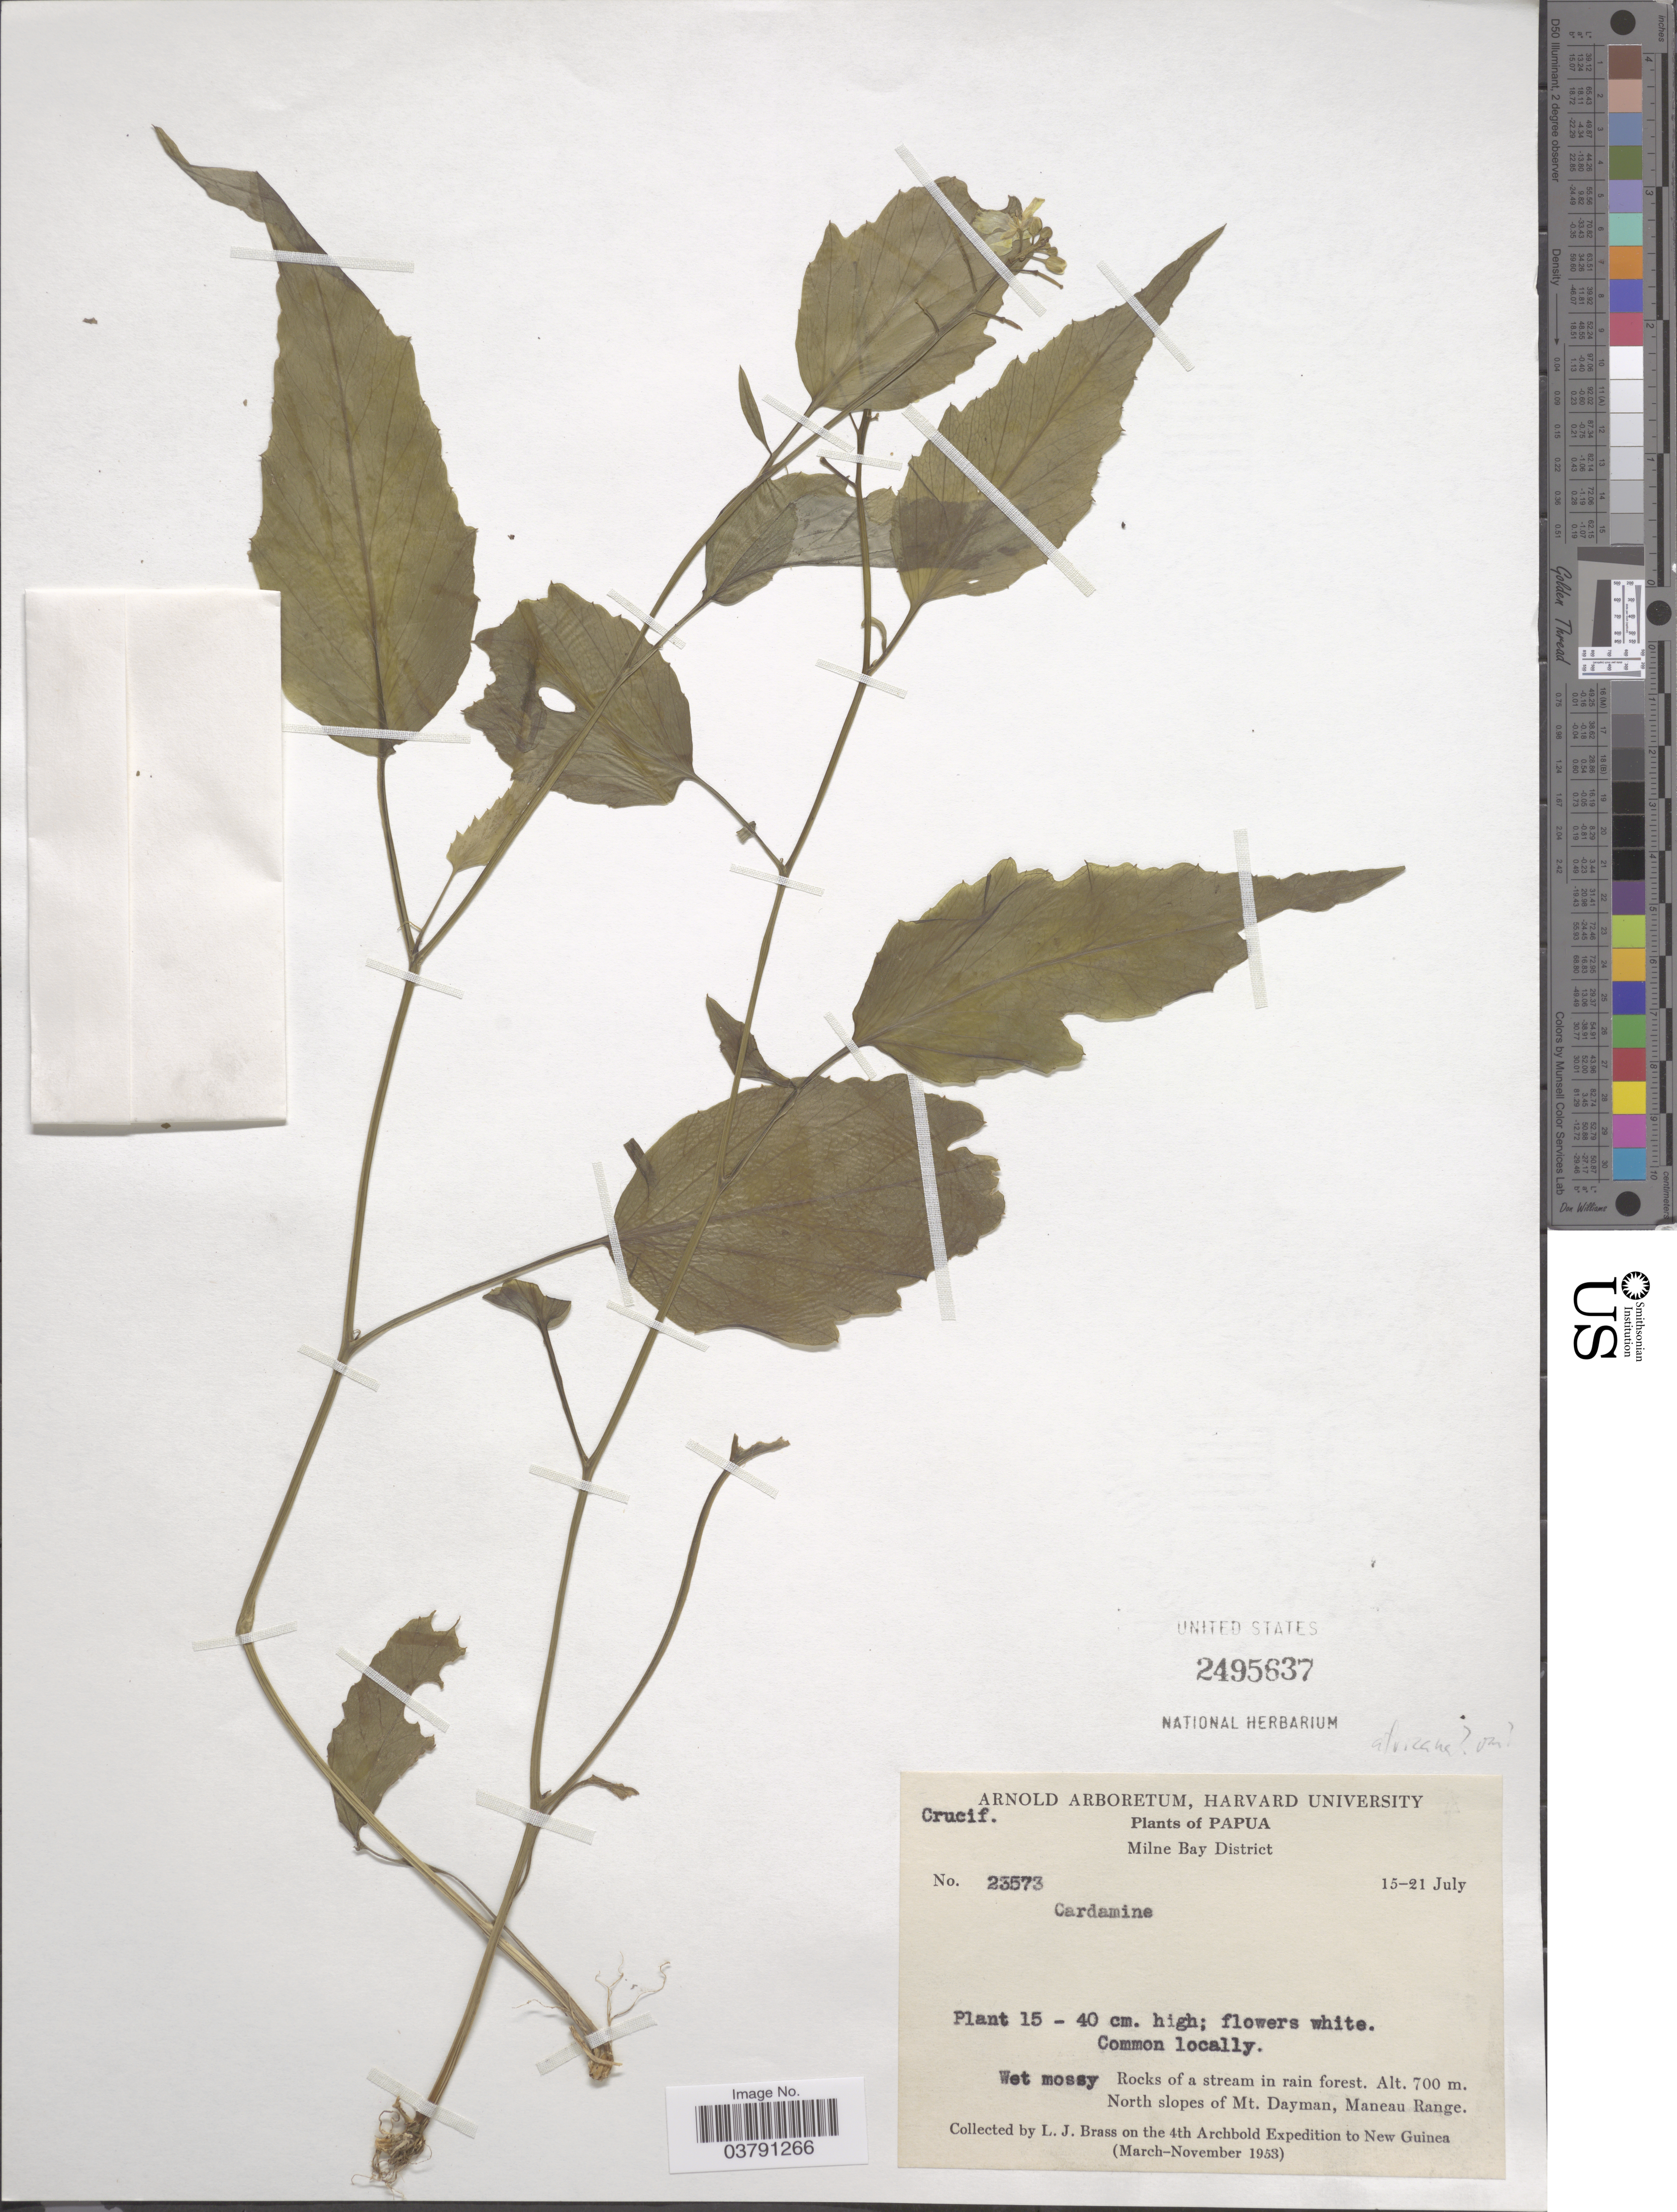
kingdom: Plantae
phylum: Tracheophyta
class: Magnoliopsida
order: Brassicales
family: Brassicaceae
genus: Cardamine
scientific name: Cardamine africana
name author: L.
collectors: L. J. Brass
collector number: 23573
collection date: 1953-07-15/1953-07-21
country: Papua New Guinea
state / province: Milne Bay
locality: Papua. Milne Bay District. North slopes of Mt. Dayman, Maneau Range. New Guinea.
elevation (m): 700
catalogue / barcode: US 2495637